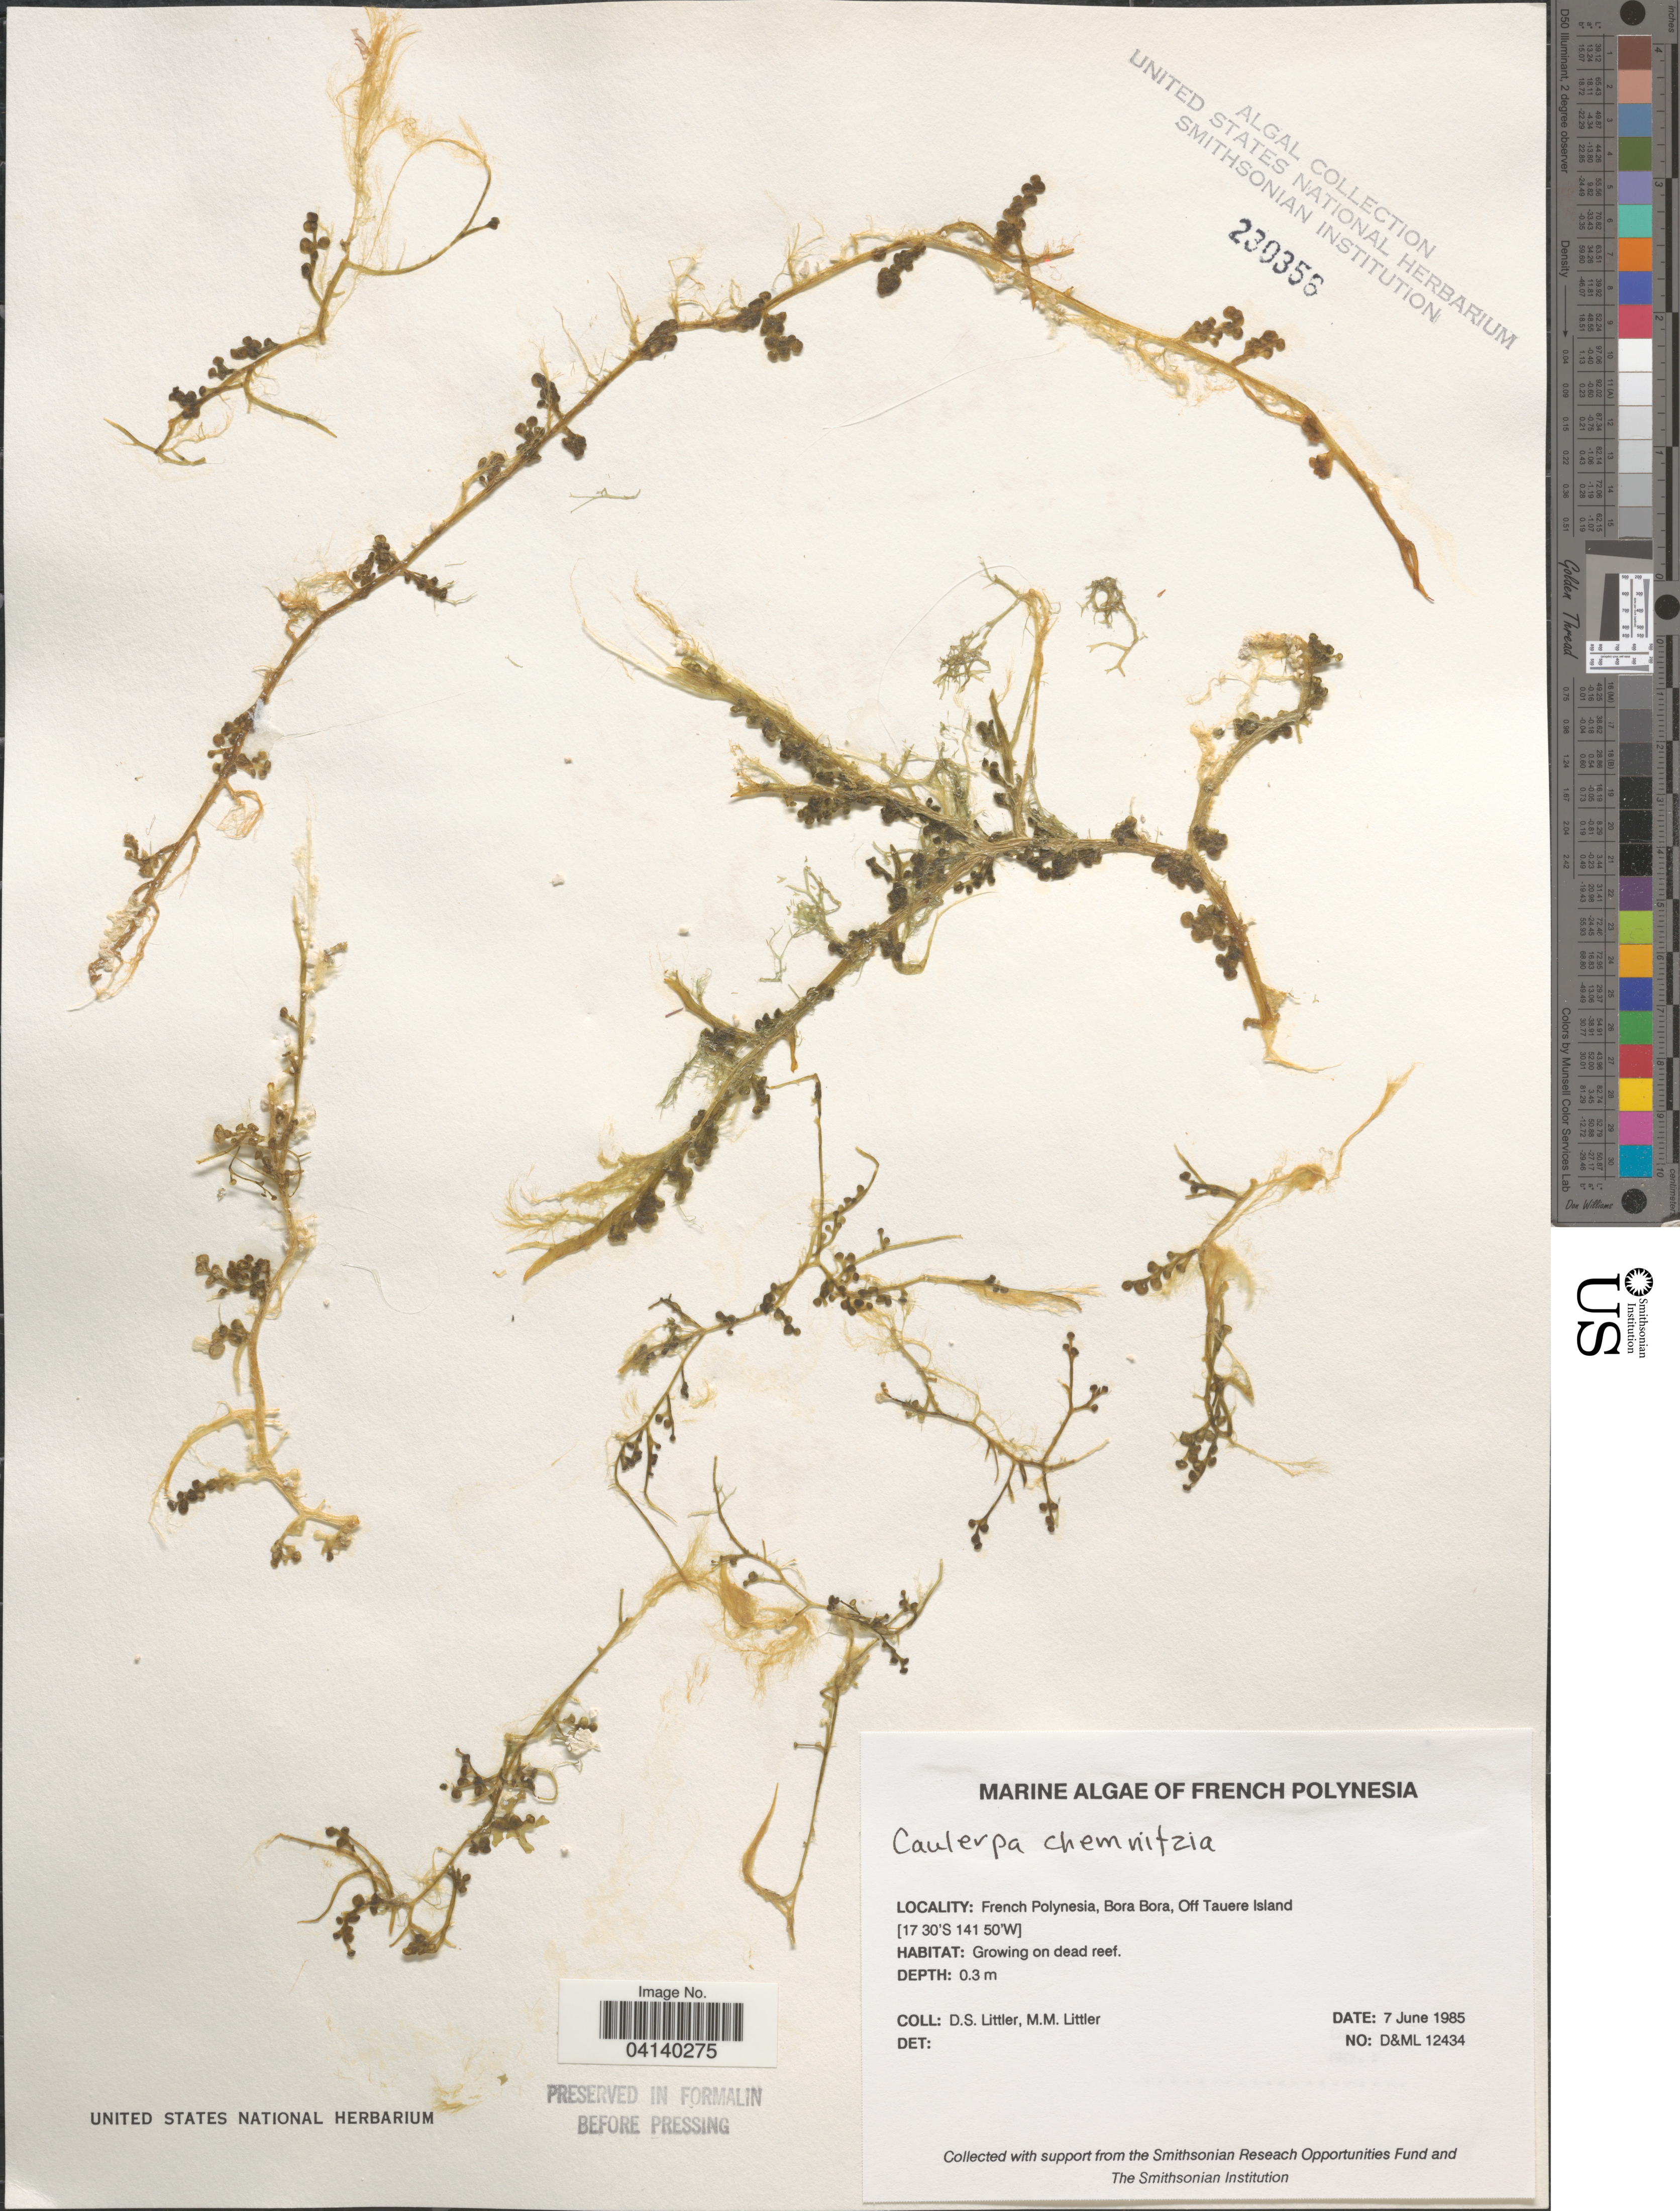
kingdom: Plantae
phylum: Chlorophyta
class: Ulvophyceae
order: Bryopsidales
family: Caulerpaceae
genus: Caulerpa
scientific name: Caulerpa chemnitzia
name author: (Esper) J.V.Lamouroux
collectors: D. S. Littler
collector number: D&ML12434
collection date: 1985-06-07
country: French Polynesia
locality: Bora Bora, Off Tauere Island.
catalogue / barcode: US 230356